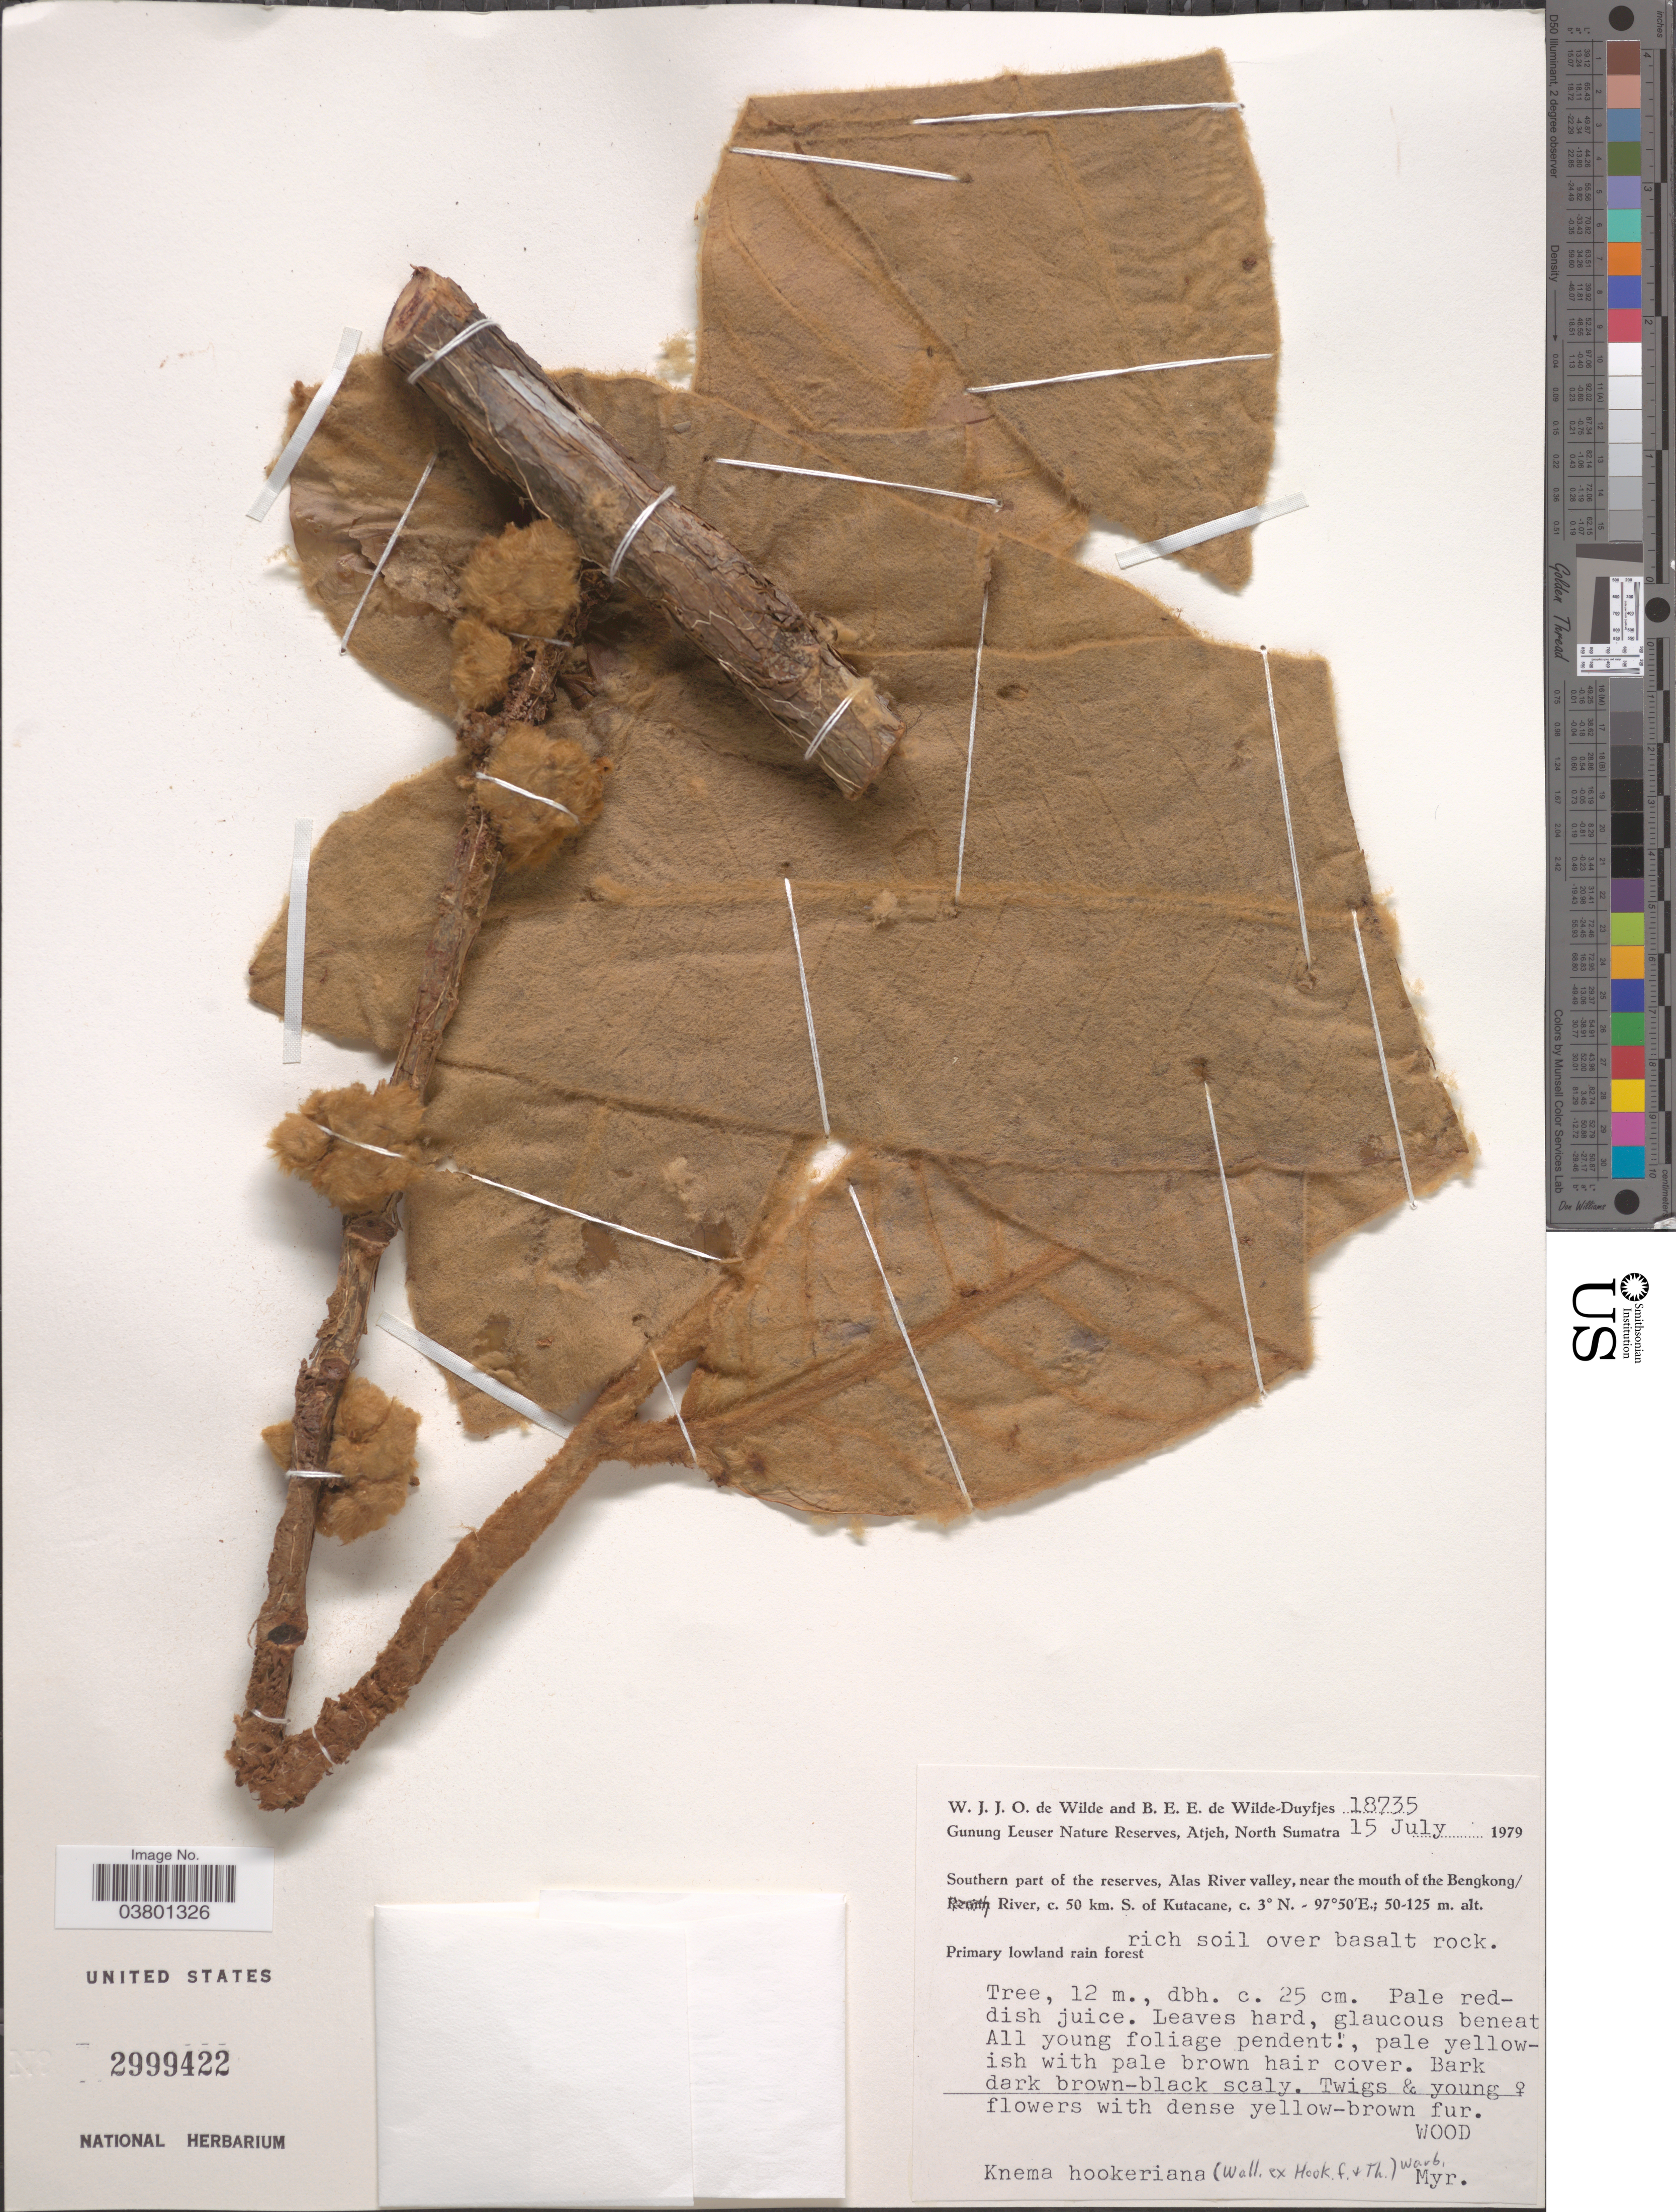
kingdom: Plantae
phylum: Tracheophyta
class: Magnoliopsida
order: Magnoliales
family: Myristicaceae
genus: Knema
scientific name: Knema hookeriana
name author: Warb.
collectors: W. J. de Wilde & B. E. de Wilde-Duyfjes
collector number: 18735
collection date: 1979-07-15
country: Indonesia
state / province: Sumatra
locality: Gunung Leuser Nature Reserves, Atjeh, North Sumatra. Southern part of the reserves, Alas River valley, near the mouth of the Bengkok/ [illegible text] River, c. 50 km. S. of Kutacane.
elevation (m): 50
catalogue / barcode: US 2999422